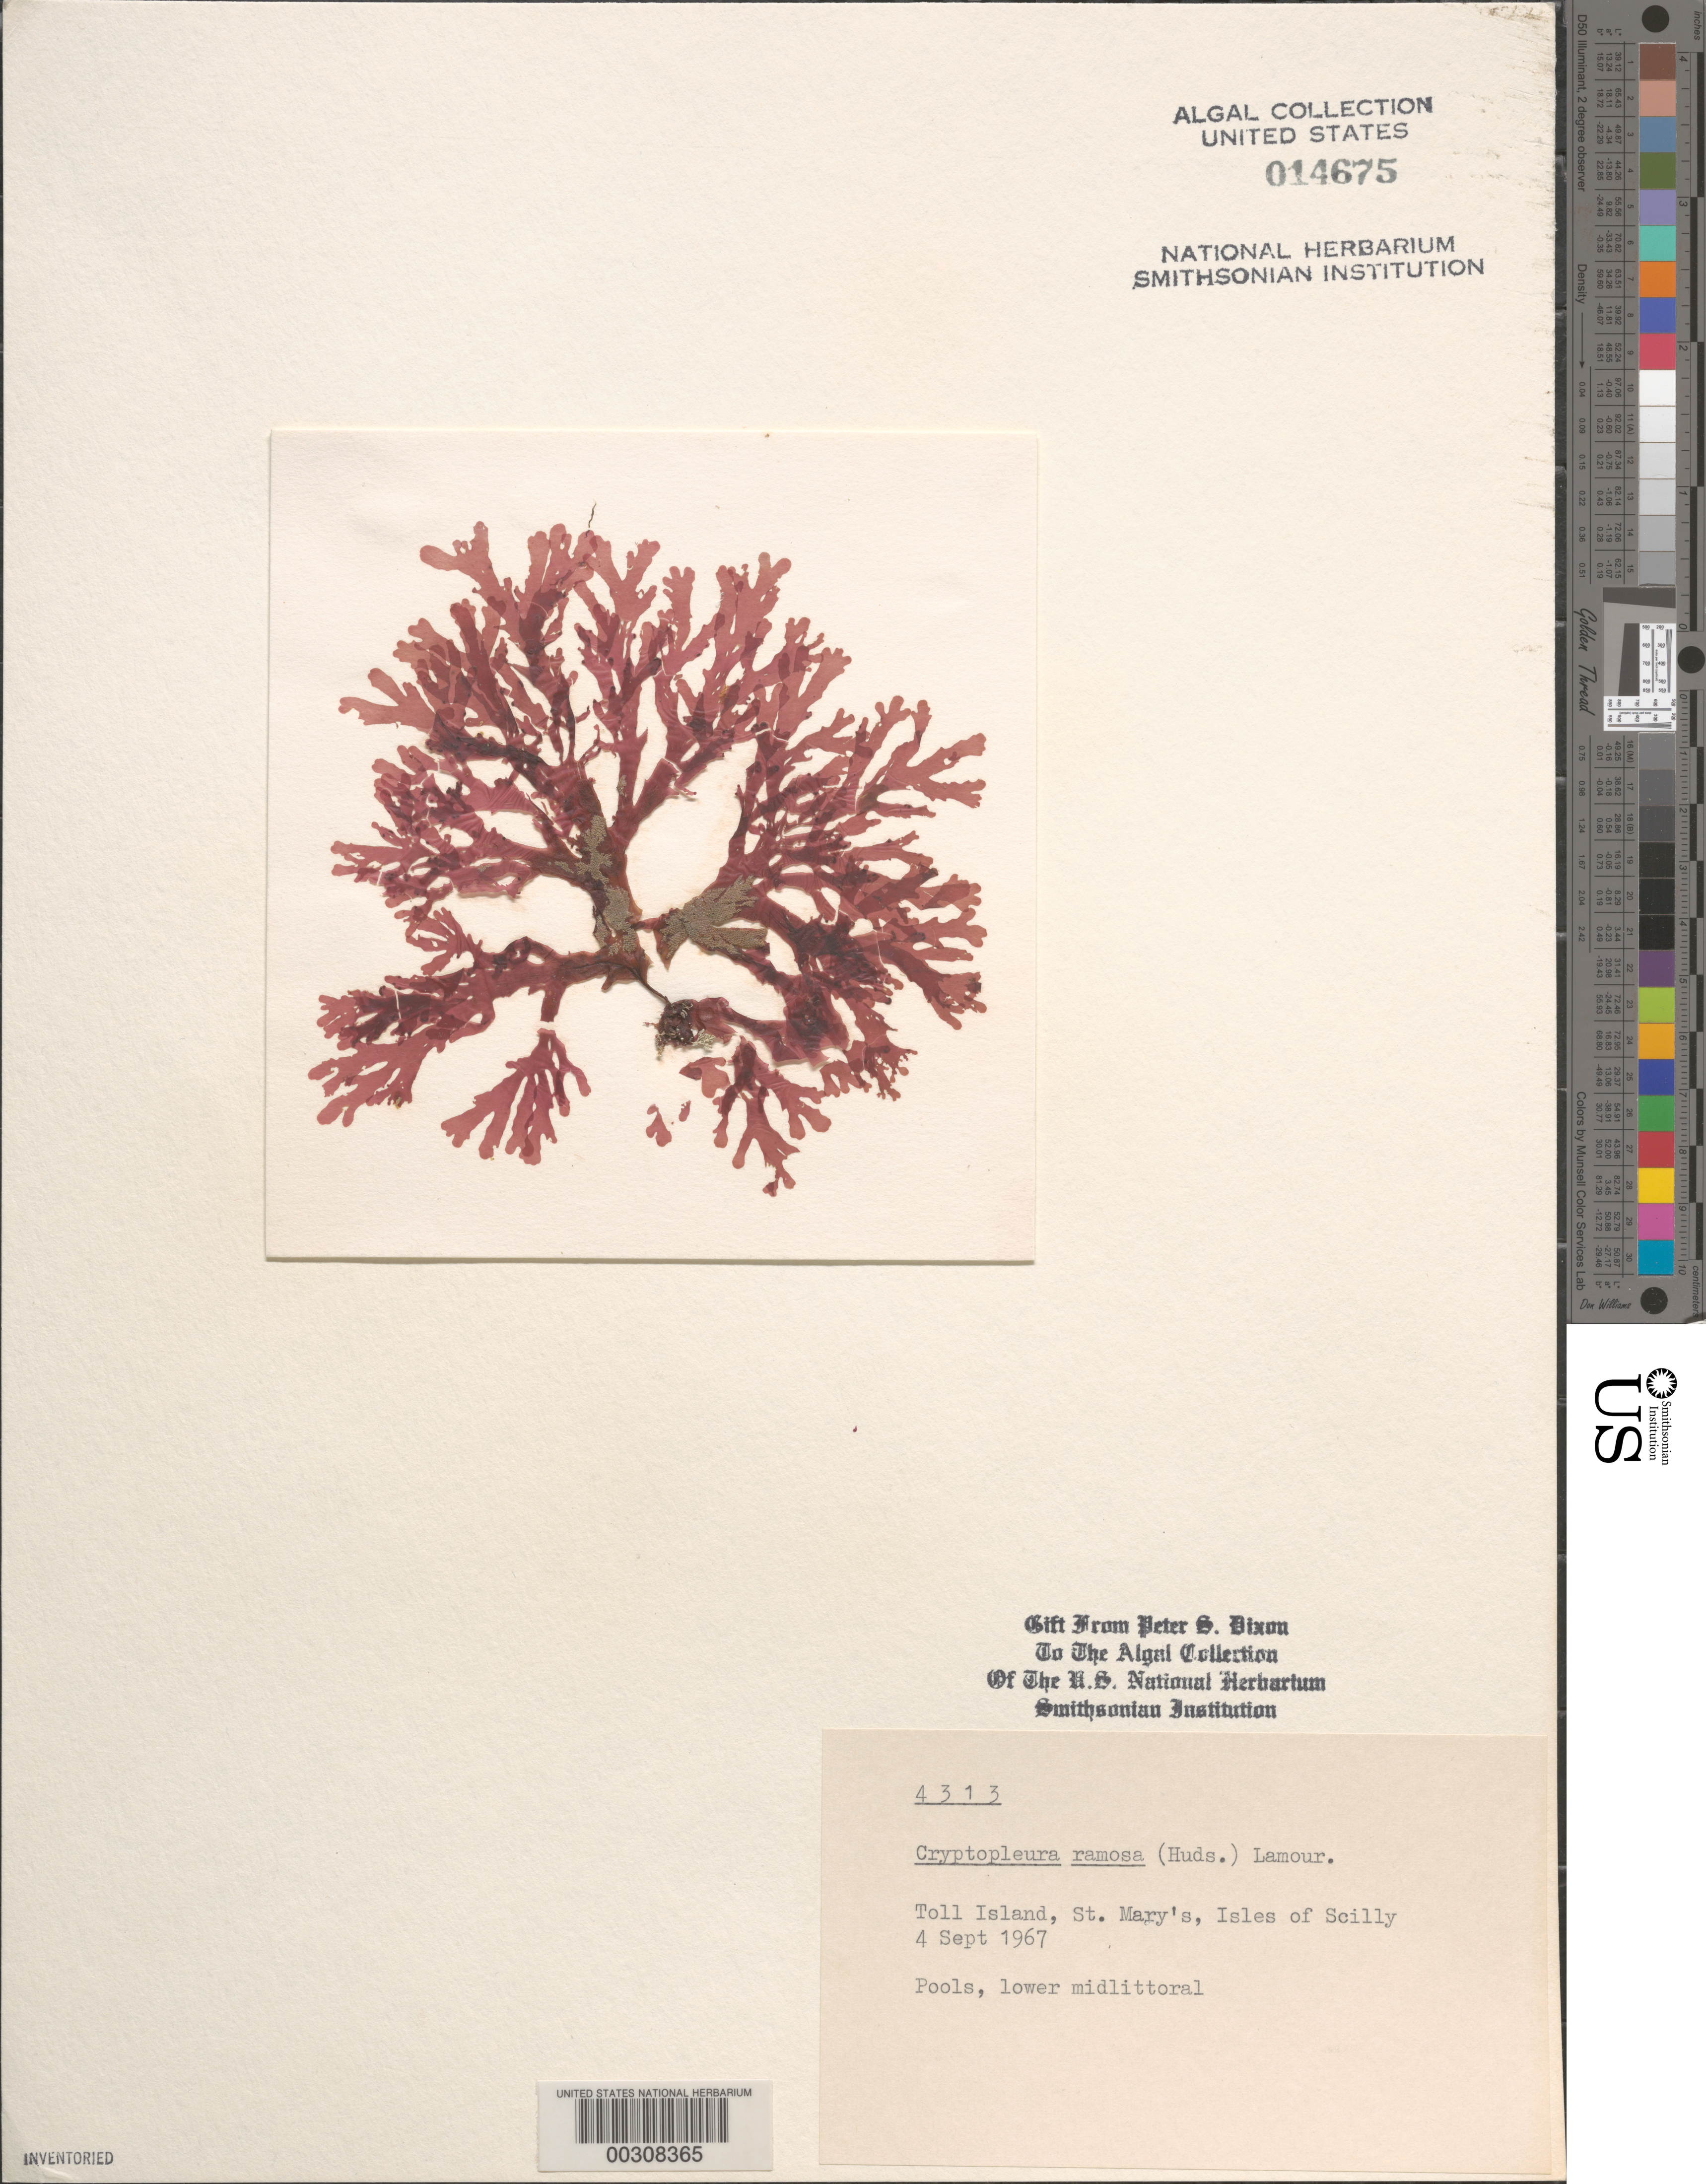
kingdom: Plantae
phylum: Rhodophyta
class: Florideophyceae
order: Ceramiales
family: Delesseriaceae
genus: Cryptopleura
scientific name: Cryptopleura ramosa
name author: (Huds.) L.M. Newton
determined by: Dixon, P. S.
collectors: P. S. Dixon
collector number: PSD 4313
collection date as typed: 04 Sep 1967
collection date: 1967-09-04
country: United Kingdom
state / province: England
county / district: Council of the Isles of Scilly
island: St. Mary's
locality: Toll Island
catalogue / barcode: US 14675